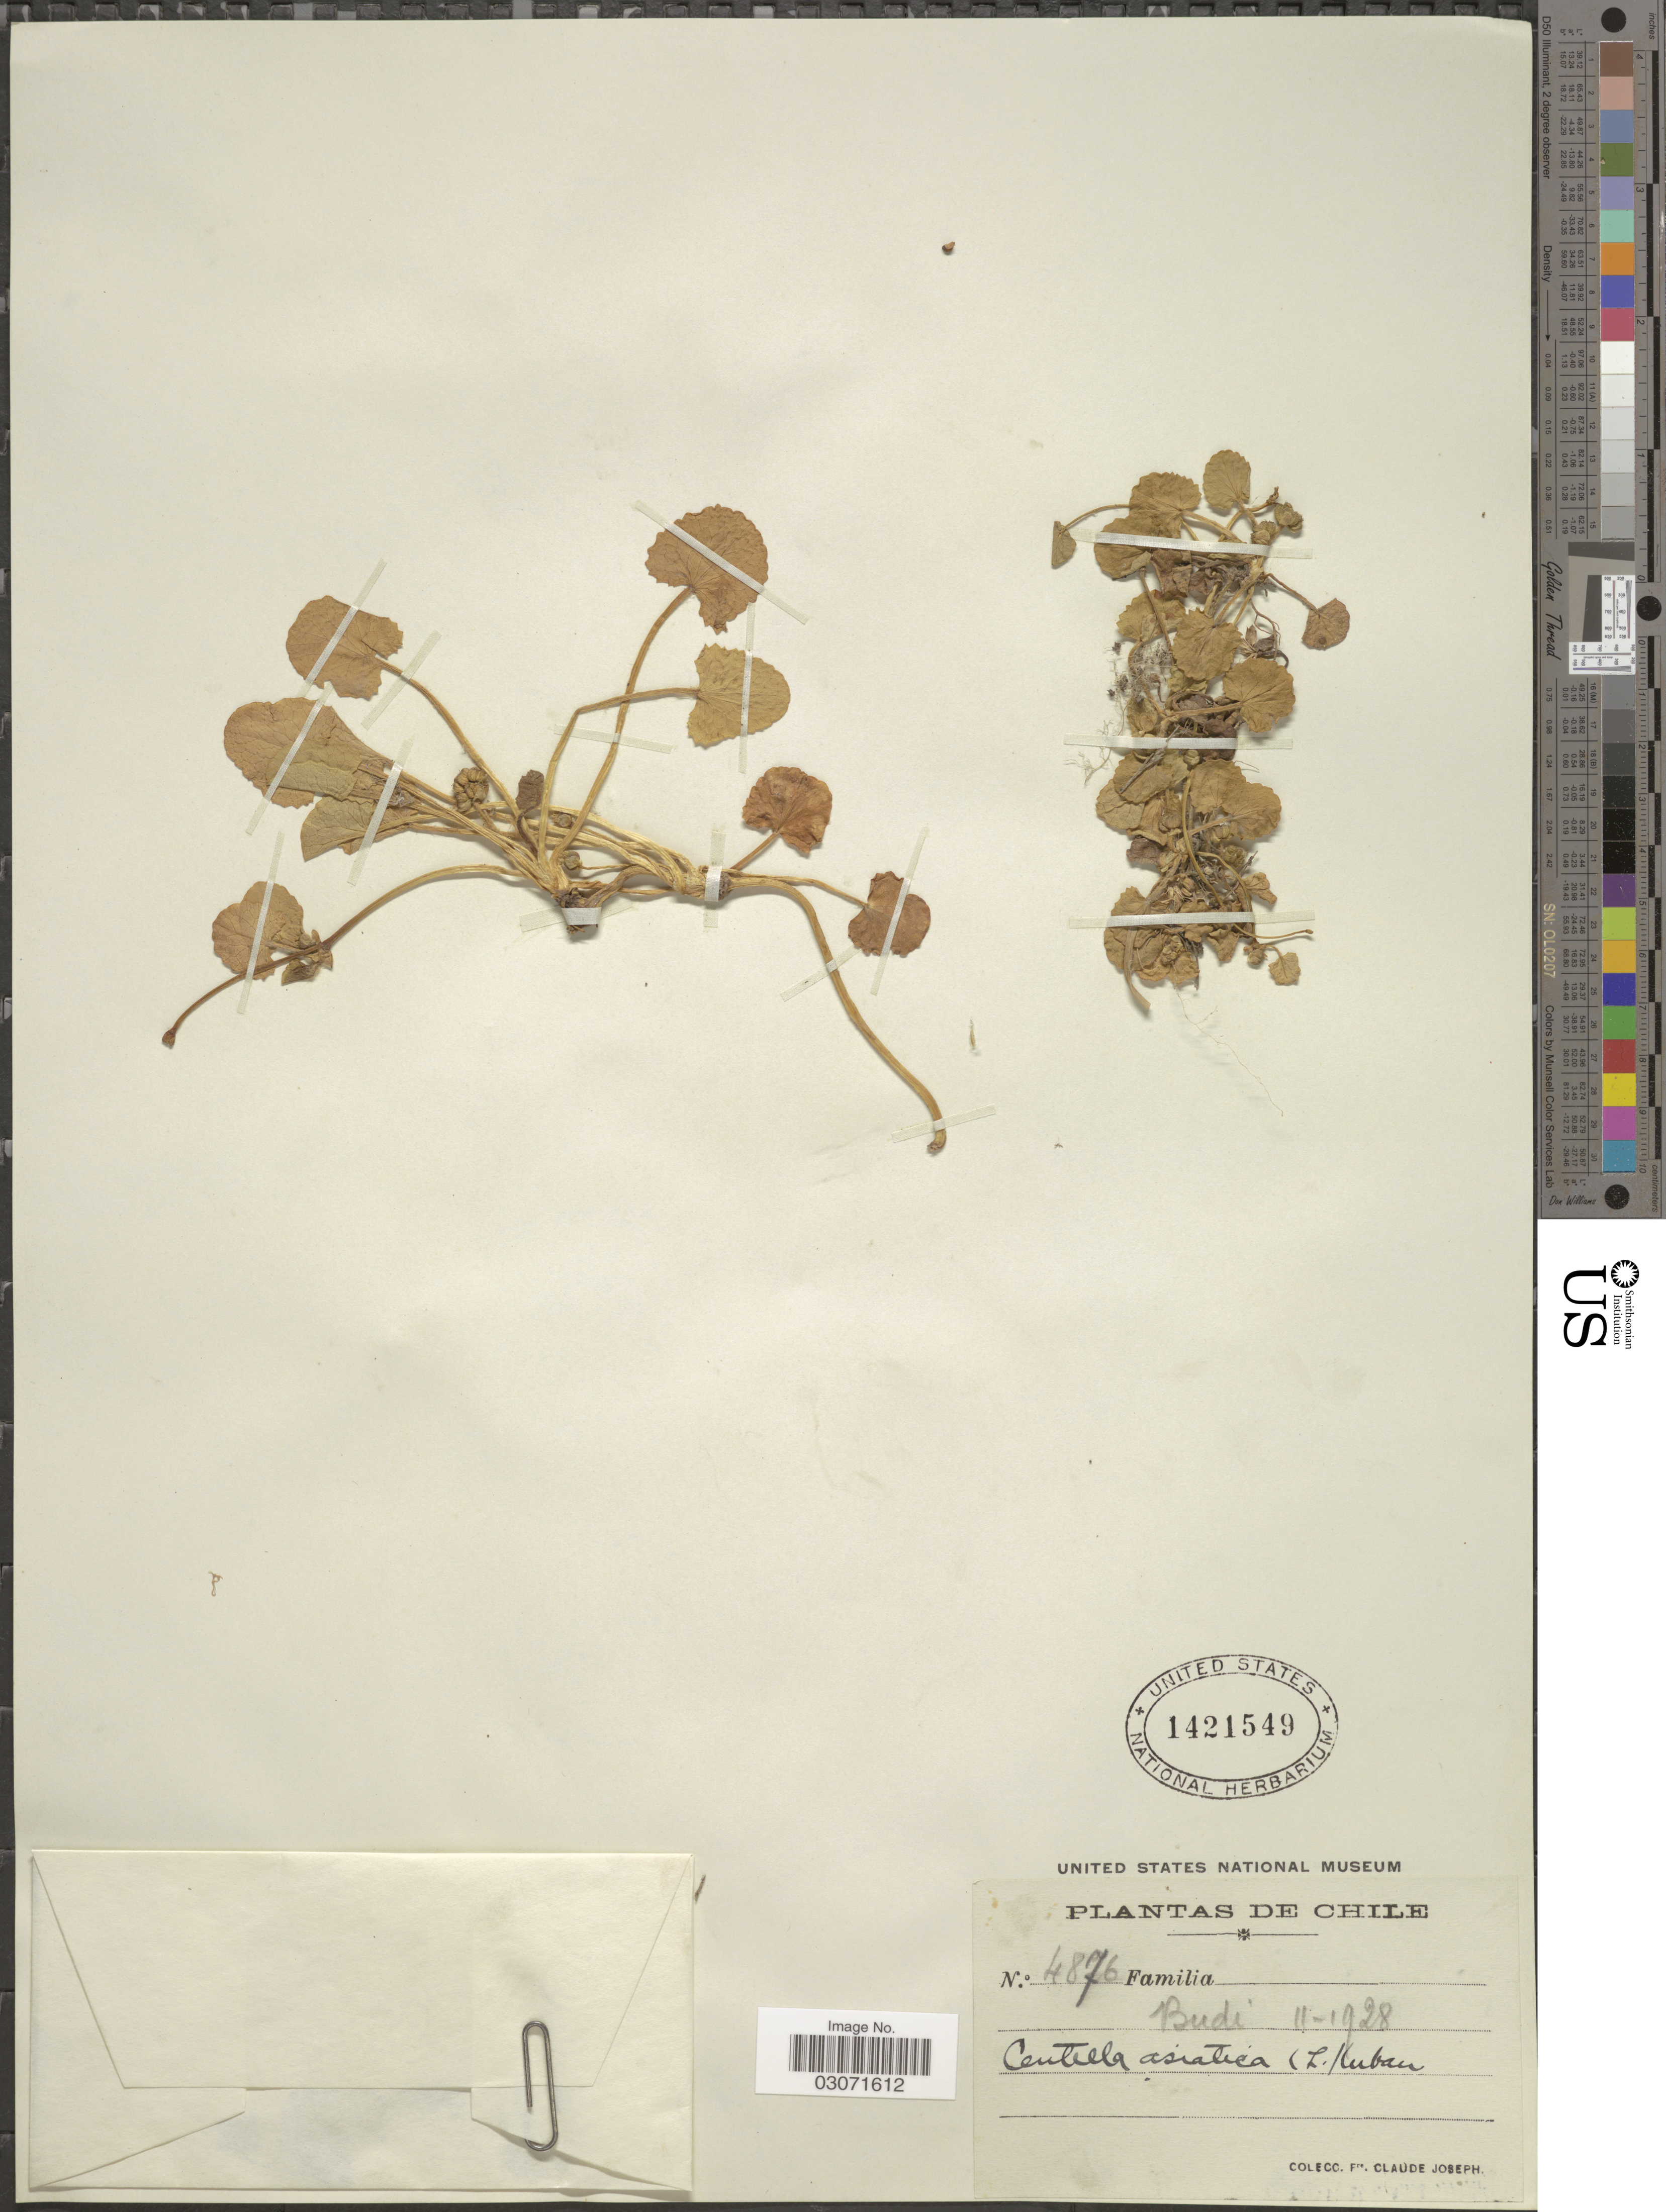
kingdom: Plantae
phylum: Tracheophyta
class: Magnoliopsida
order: Apiales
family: Apiaceae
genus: Centella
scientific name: Centella erecta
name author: (L. f.) Fernald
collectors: Bro. Claude-Joseph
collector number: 4876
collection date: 1928-11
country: Chile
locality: Budi.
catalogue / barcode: US 1421549